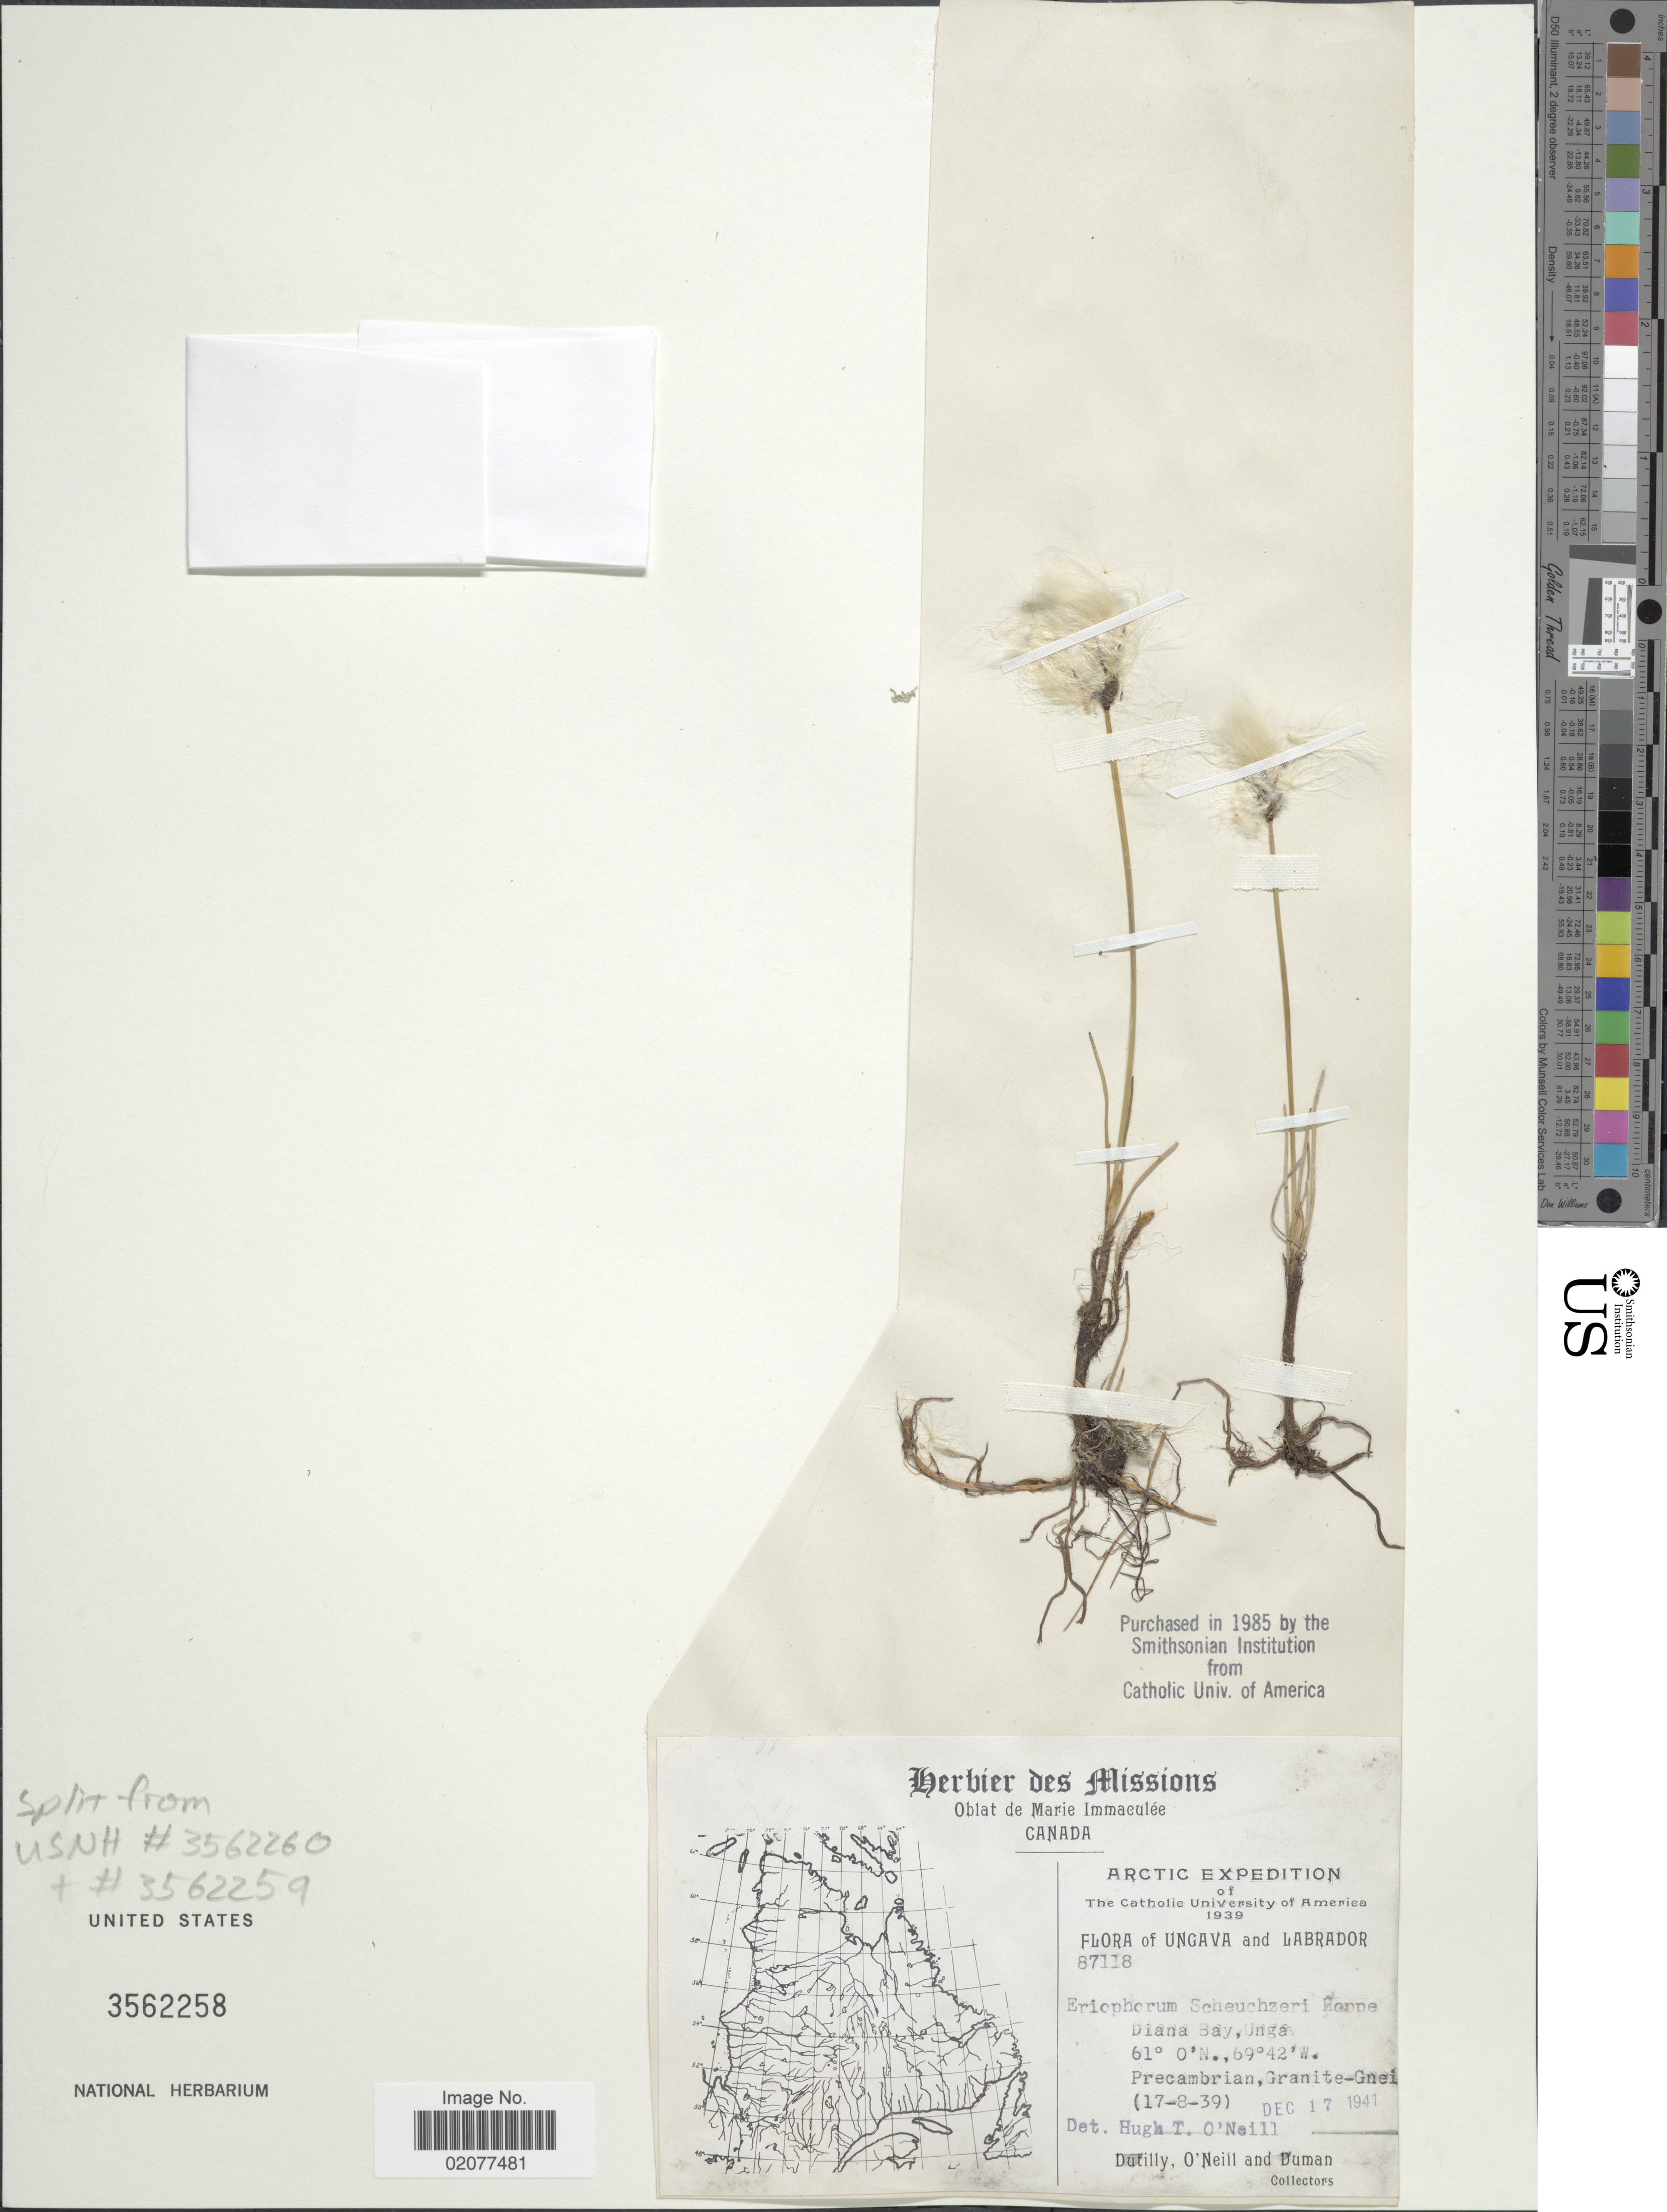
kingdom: Plantae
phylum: Tracheophyta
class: Liliopsida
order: Poales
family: Cyperaceae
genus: Eriophorum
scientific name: Eriophorum scheuchzeri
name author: Hoppe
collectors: -. Dutilly, O' Neill & -. Duman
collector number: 87118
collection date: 1939-08-17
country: Canada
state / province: Nunavut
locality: Arctic, Ungava and Labrador. Diana Bay. Unga.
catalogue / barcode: US 3562258